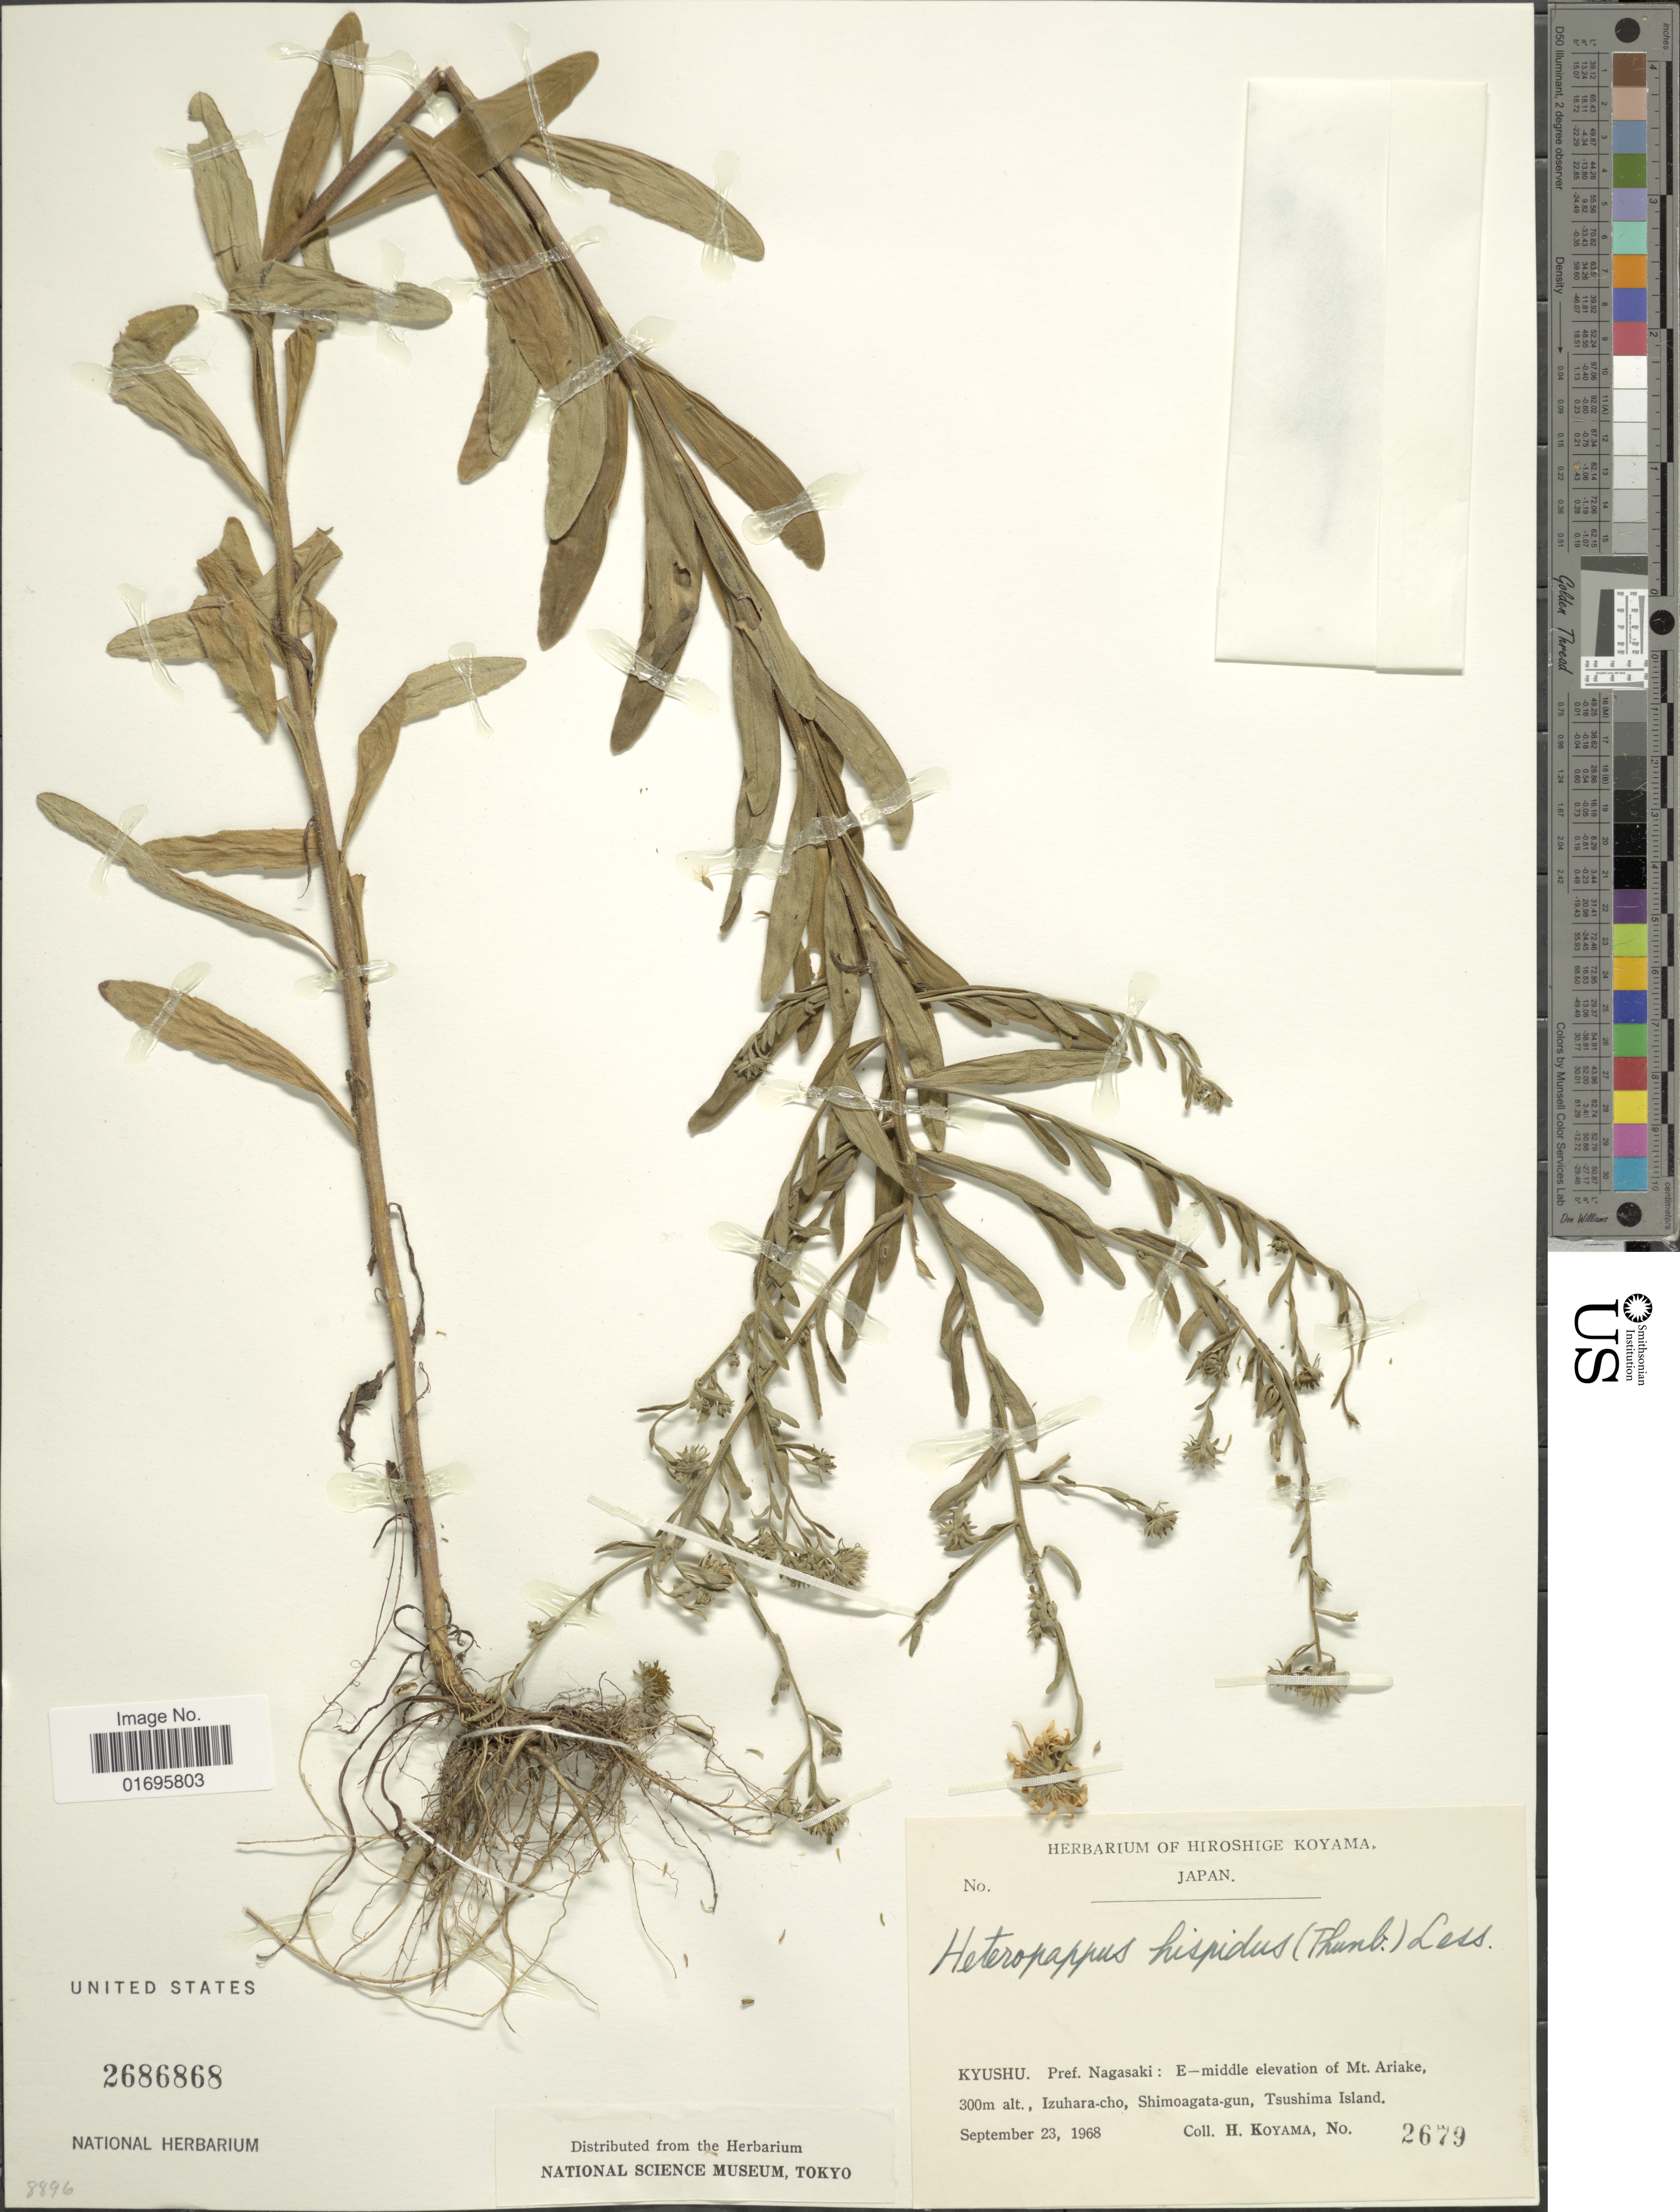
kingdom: Plantae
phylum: Tracheophyta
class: Magnoliopsida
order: Asterales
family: Asteraceae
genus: Heteropappus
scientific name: Heteropappus hispidus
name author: (Thunb.) Less.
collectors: H. Koyama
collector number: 2679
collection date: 1968-09-23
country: Japan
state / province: Nagasaki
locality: Kyushu. Pref. Nagasaki: E-middle elevation of Mt. Ariake, Izuhara-cho, Shimoagata-gun, Tsushima Island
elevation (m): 300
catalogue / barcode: US 2686868